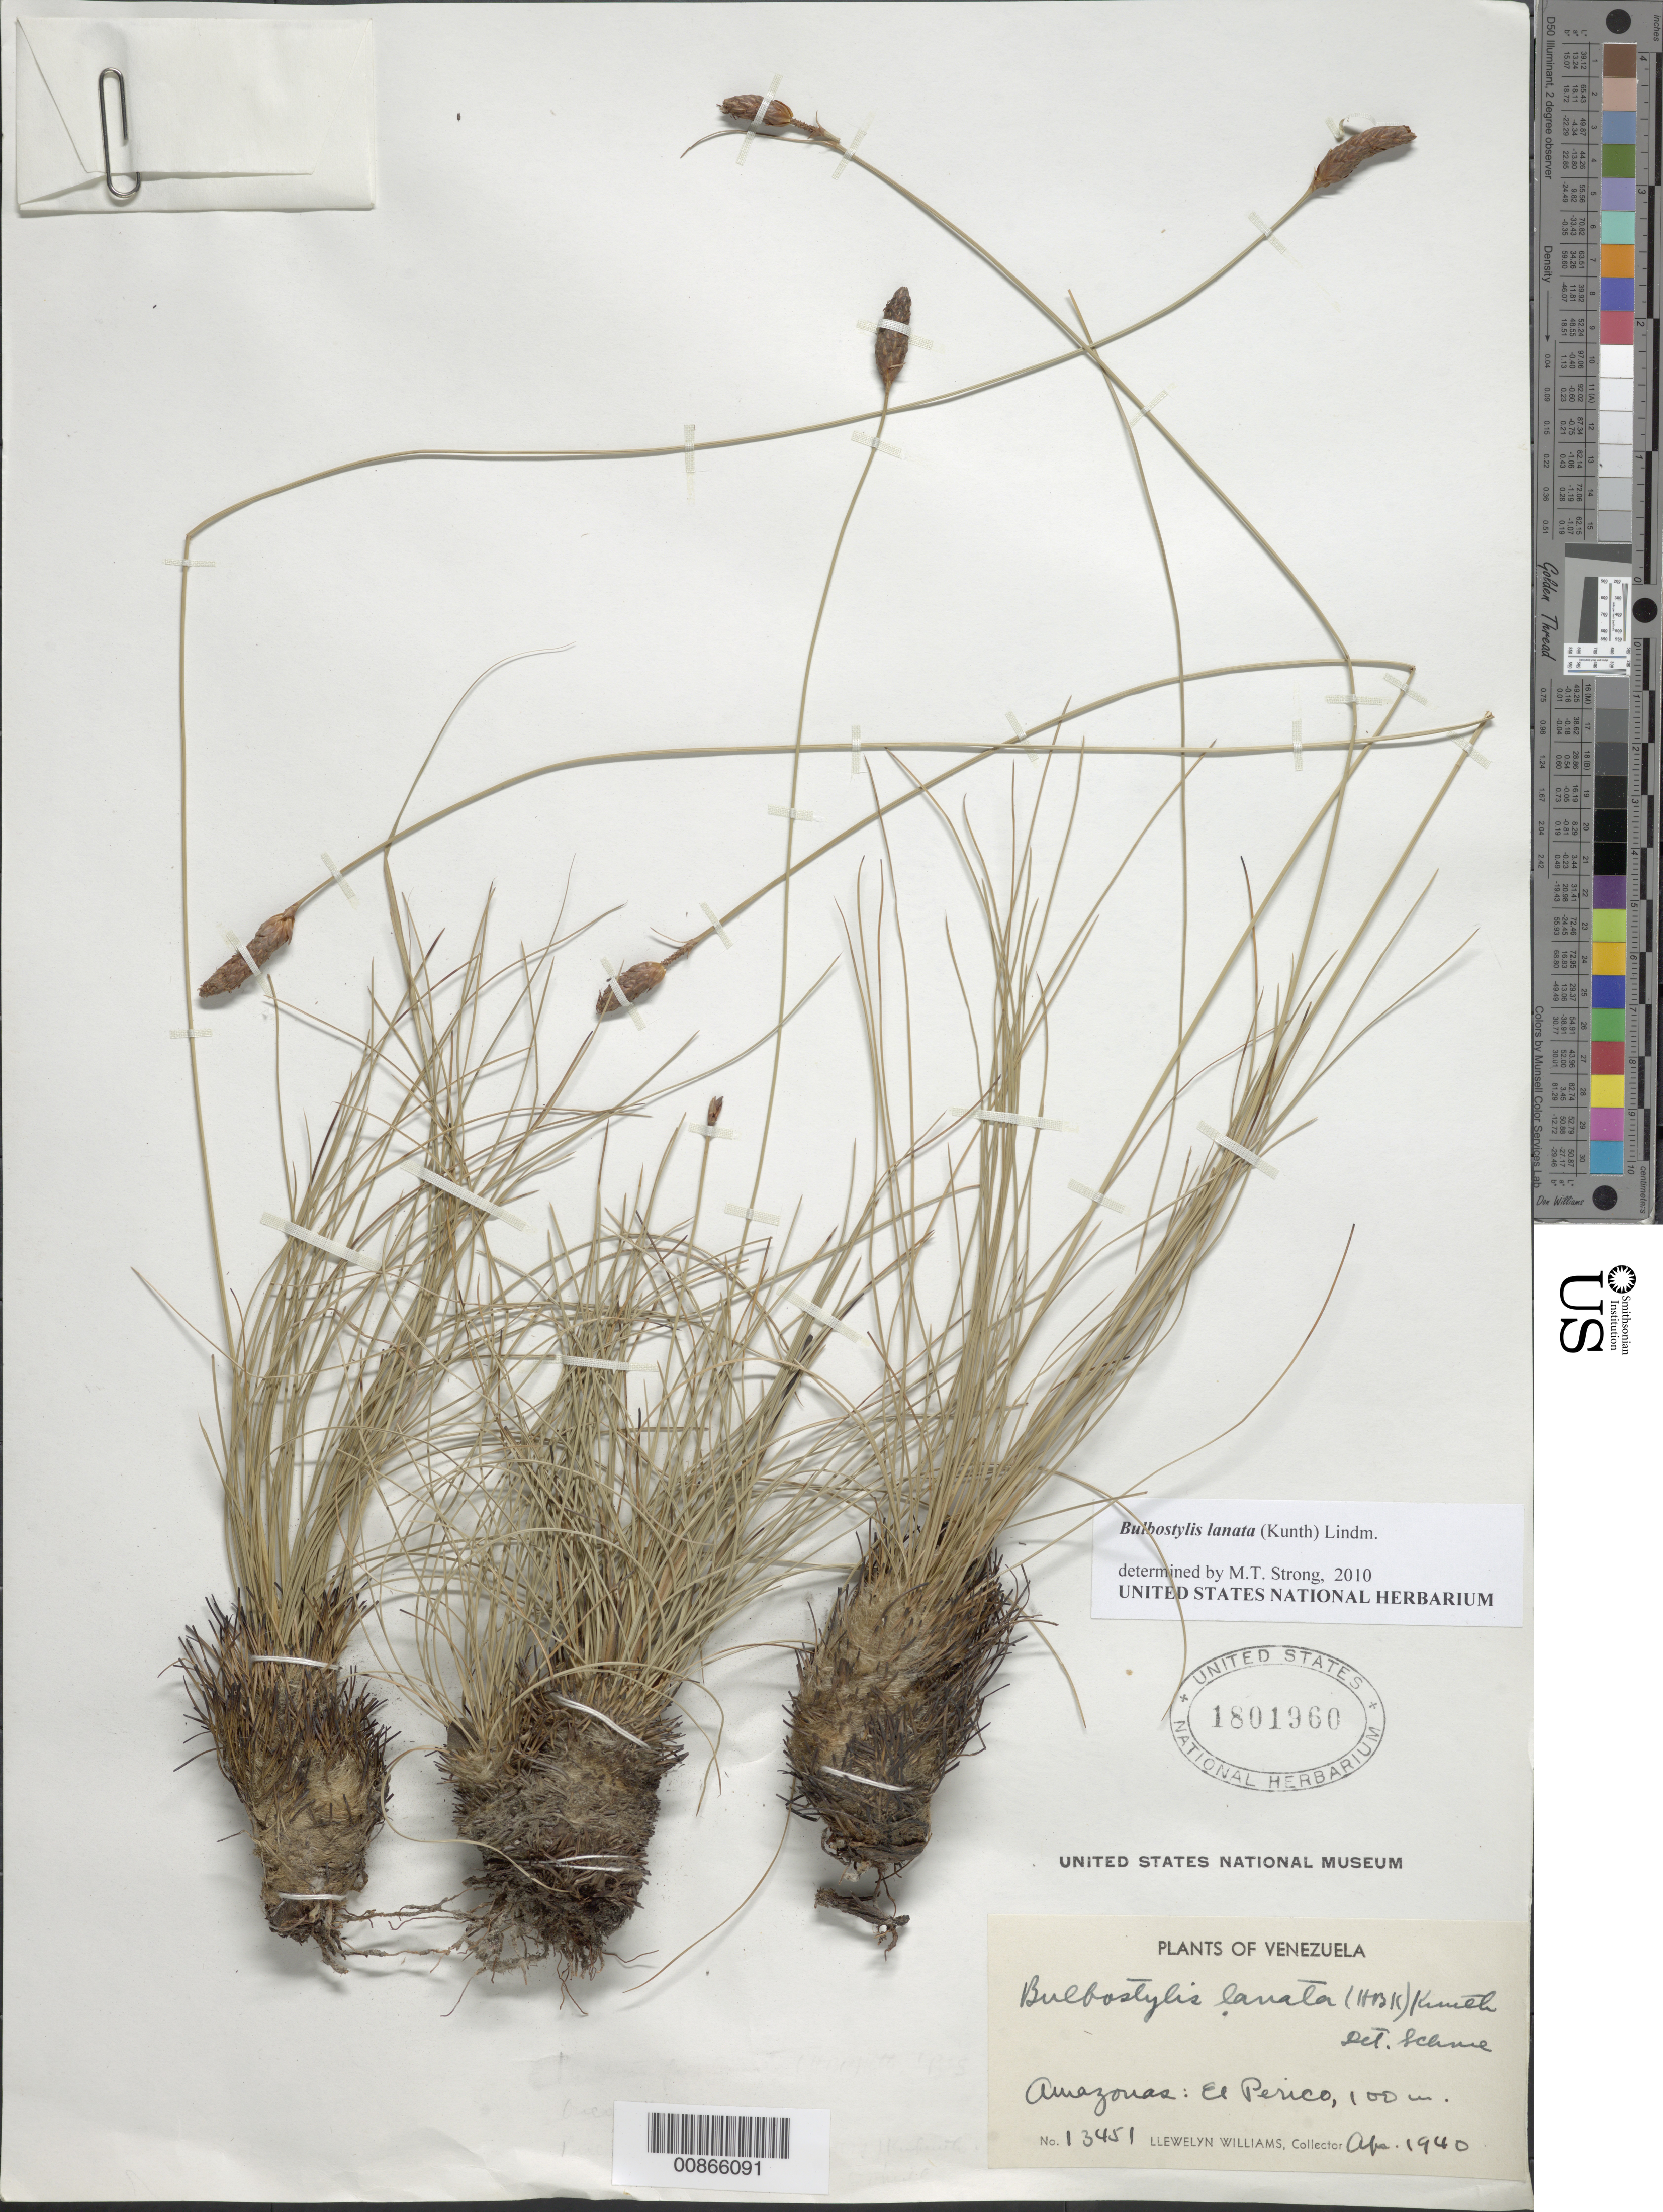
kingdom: Plantae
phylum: Tracheophyta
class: Liliopsida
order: Poales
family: Cyperaceae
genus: Bulbostylis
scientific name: Bulbostylis lanata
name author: (Kunth) Lindm.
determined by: Strong, M. T., (US), Smithsonian Institution - National Museum of Natural History (UNITED STATES)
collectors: Ll. Williams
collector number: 13451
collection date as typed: Apr-40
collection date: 1940-04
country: Venezuela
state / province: Amazonas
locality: Puerto Ayacucho, El Perico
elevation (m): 100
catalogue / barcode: US 1801960